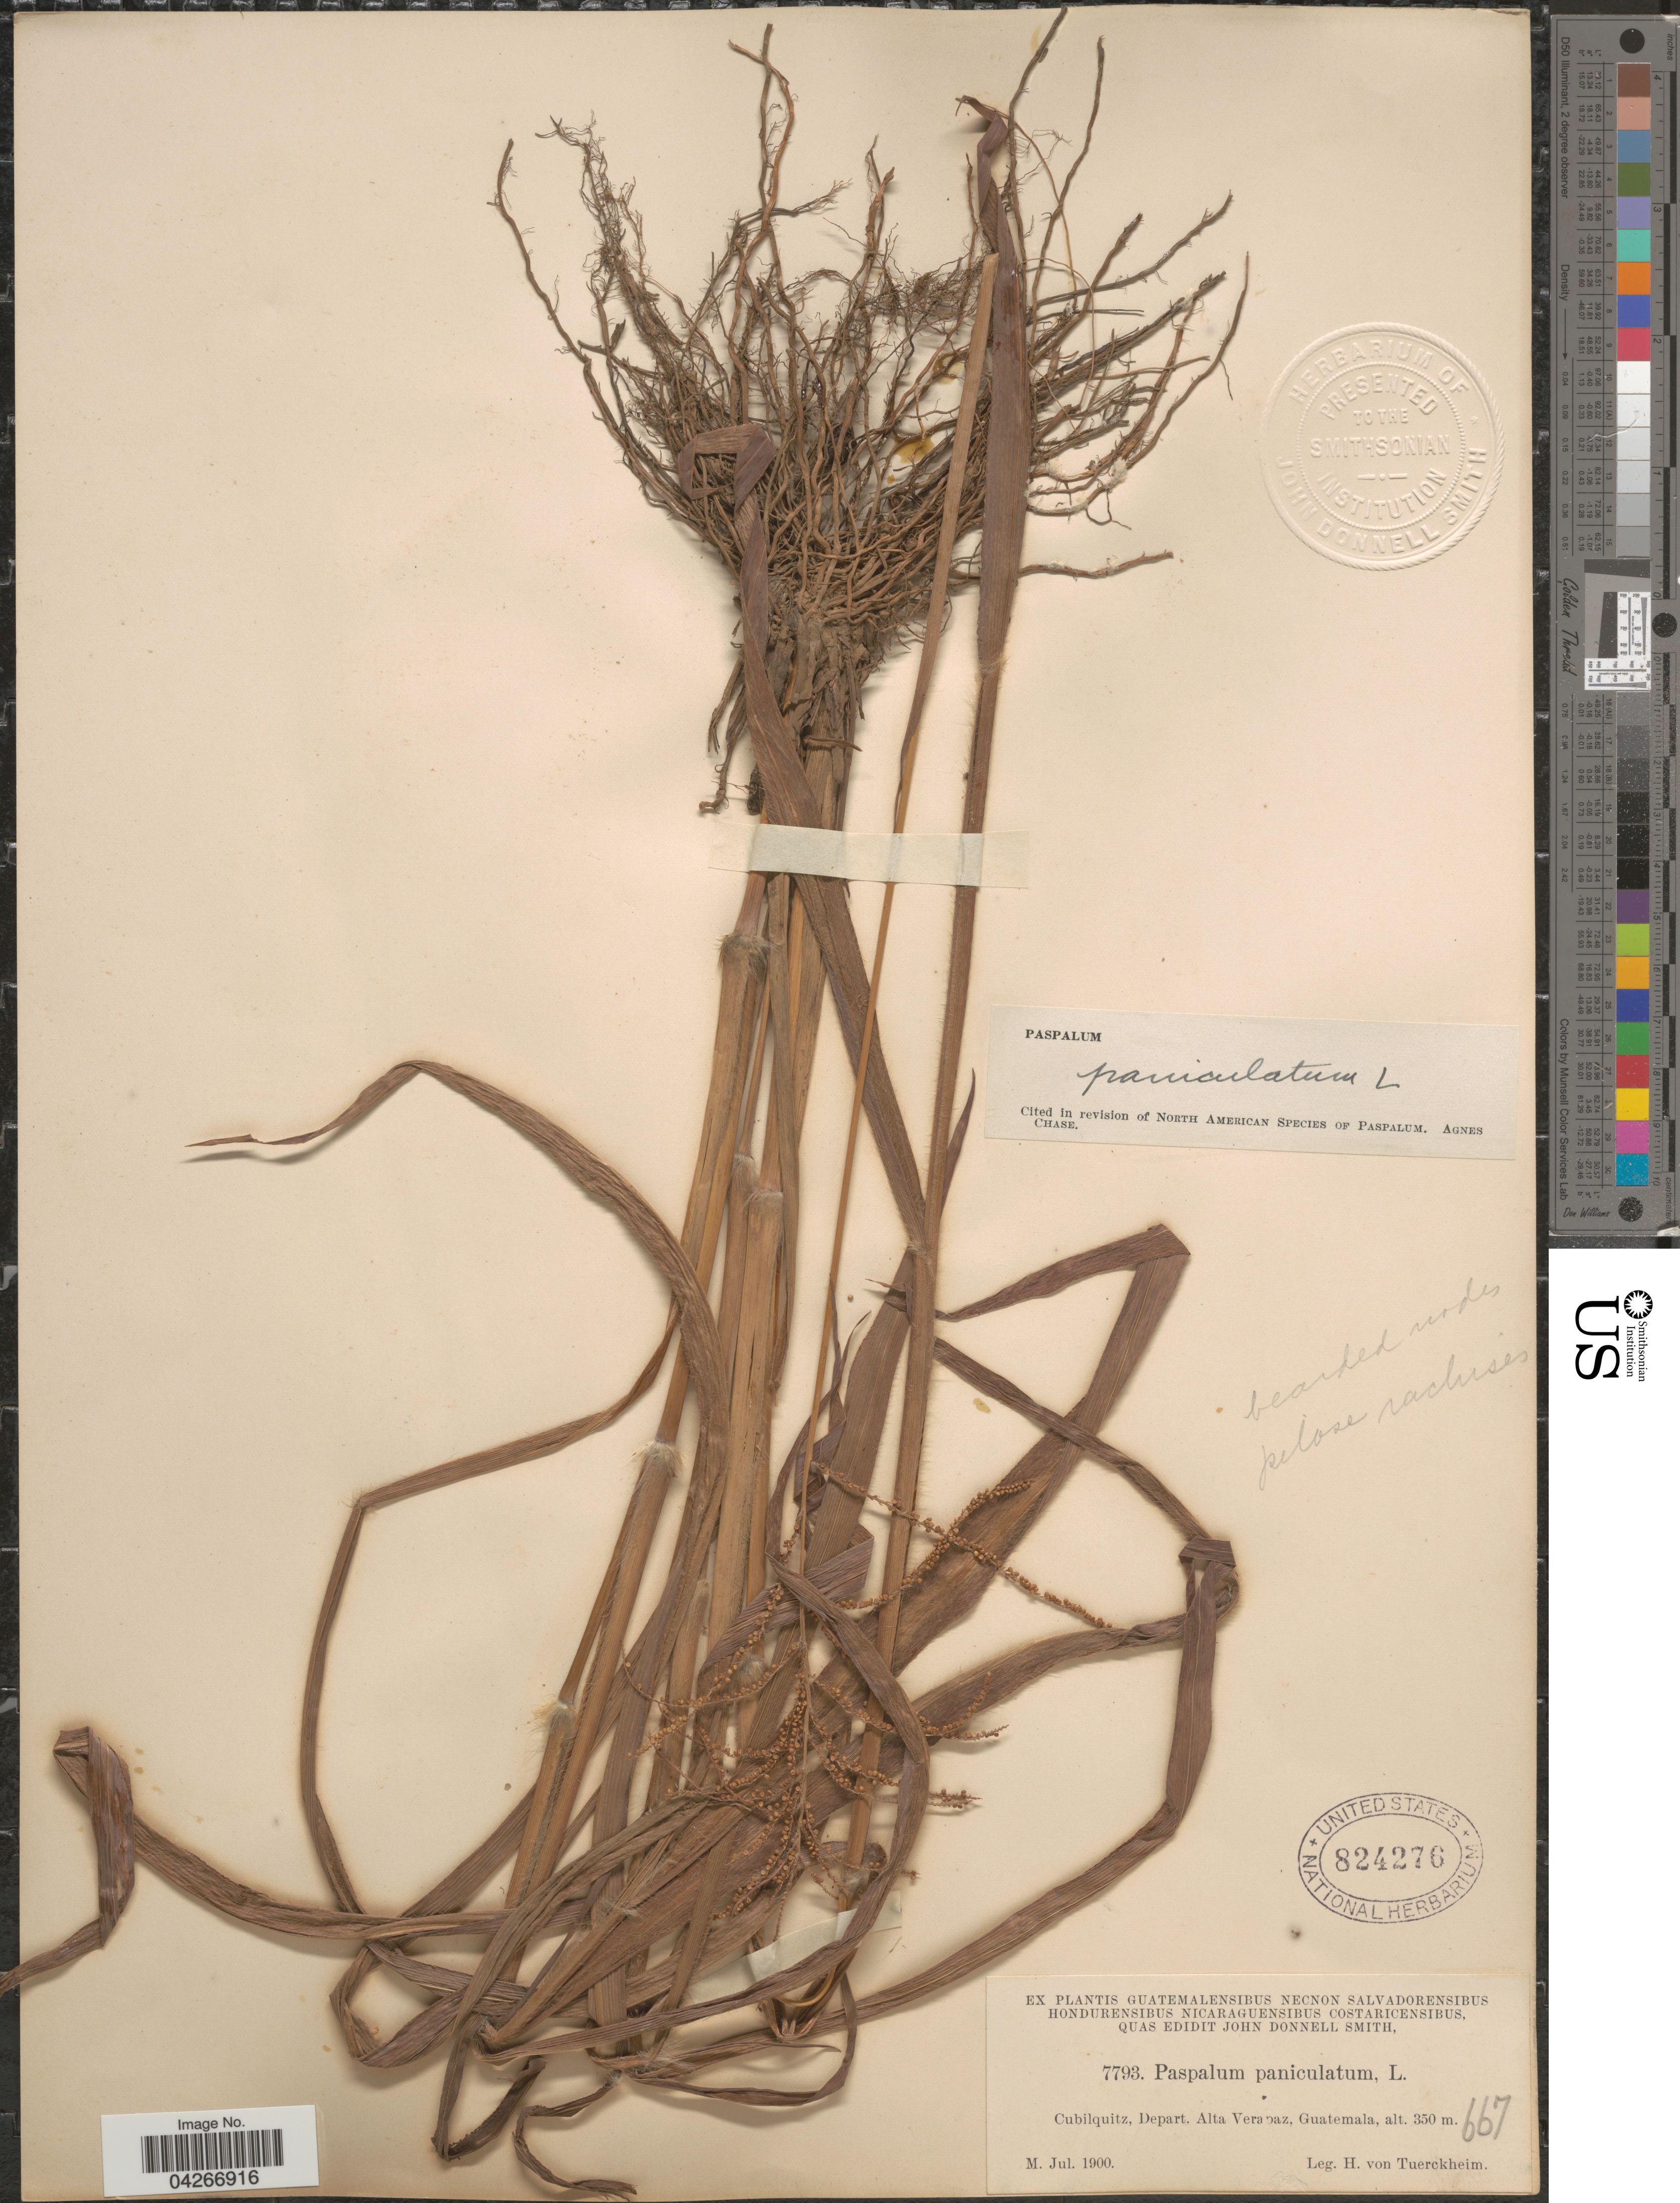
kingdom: Plantae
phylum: Tracheophyta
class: Liliopsida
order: Poales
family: Poaceae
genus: Paspalum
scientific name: Paspalum paniculatum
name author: L.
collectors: H. von Türckheim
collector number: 7793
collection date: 1900-07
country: Guatemala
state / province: Alta Verapaz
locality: Cubilquitz, Depart. Alta Verapaz.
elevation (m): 350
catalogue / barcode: US 824276